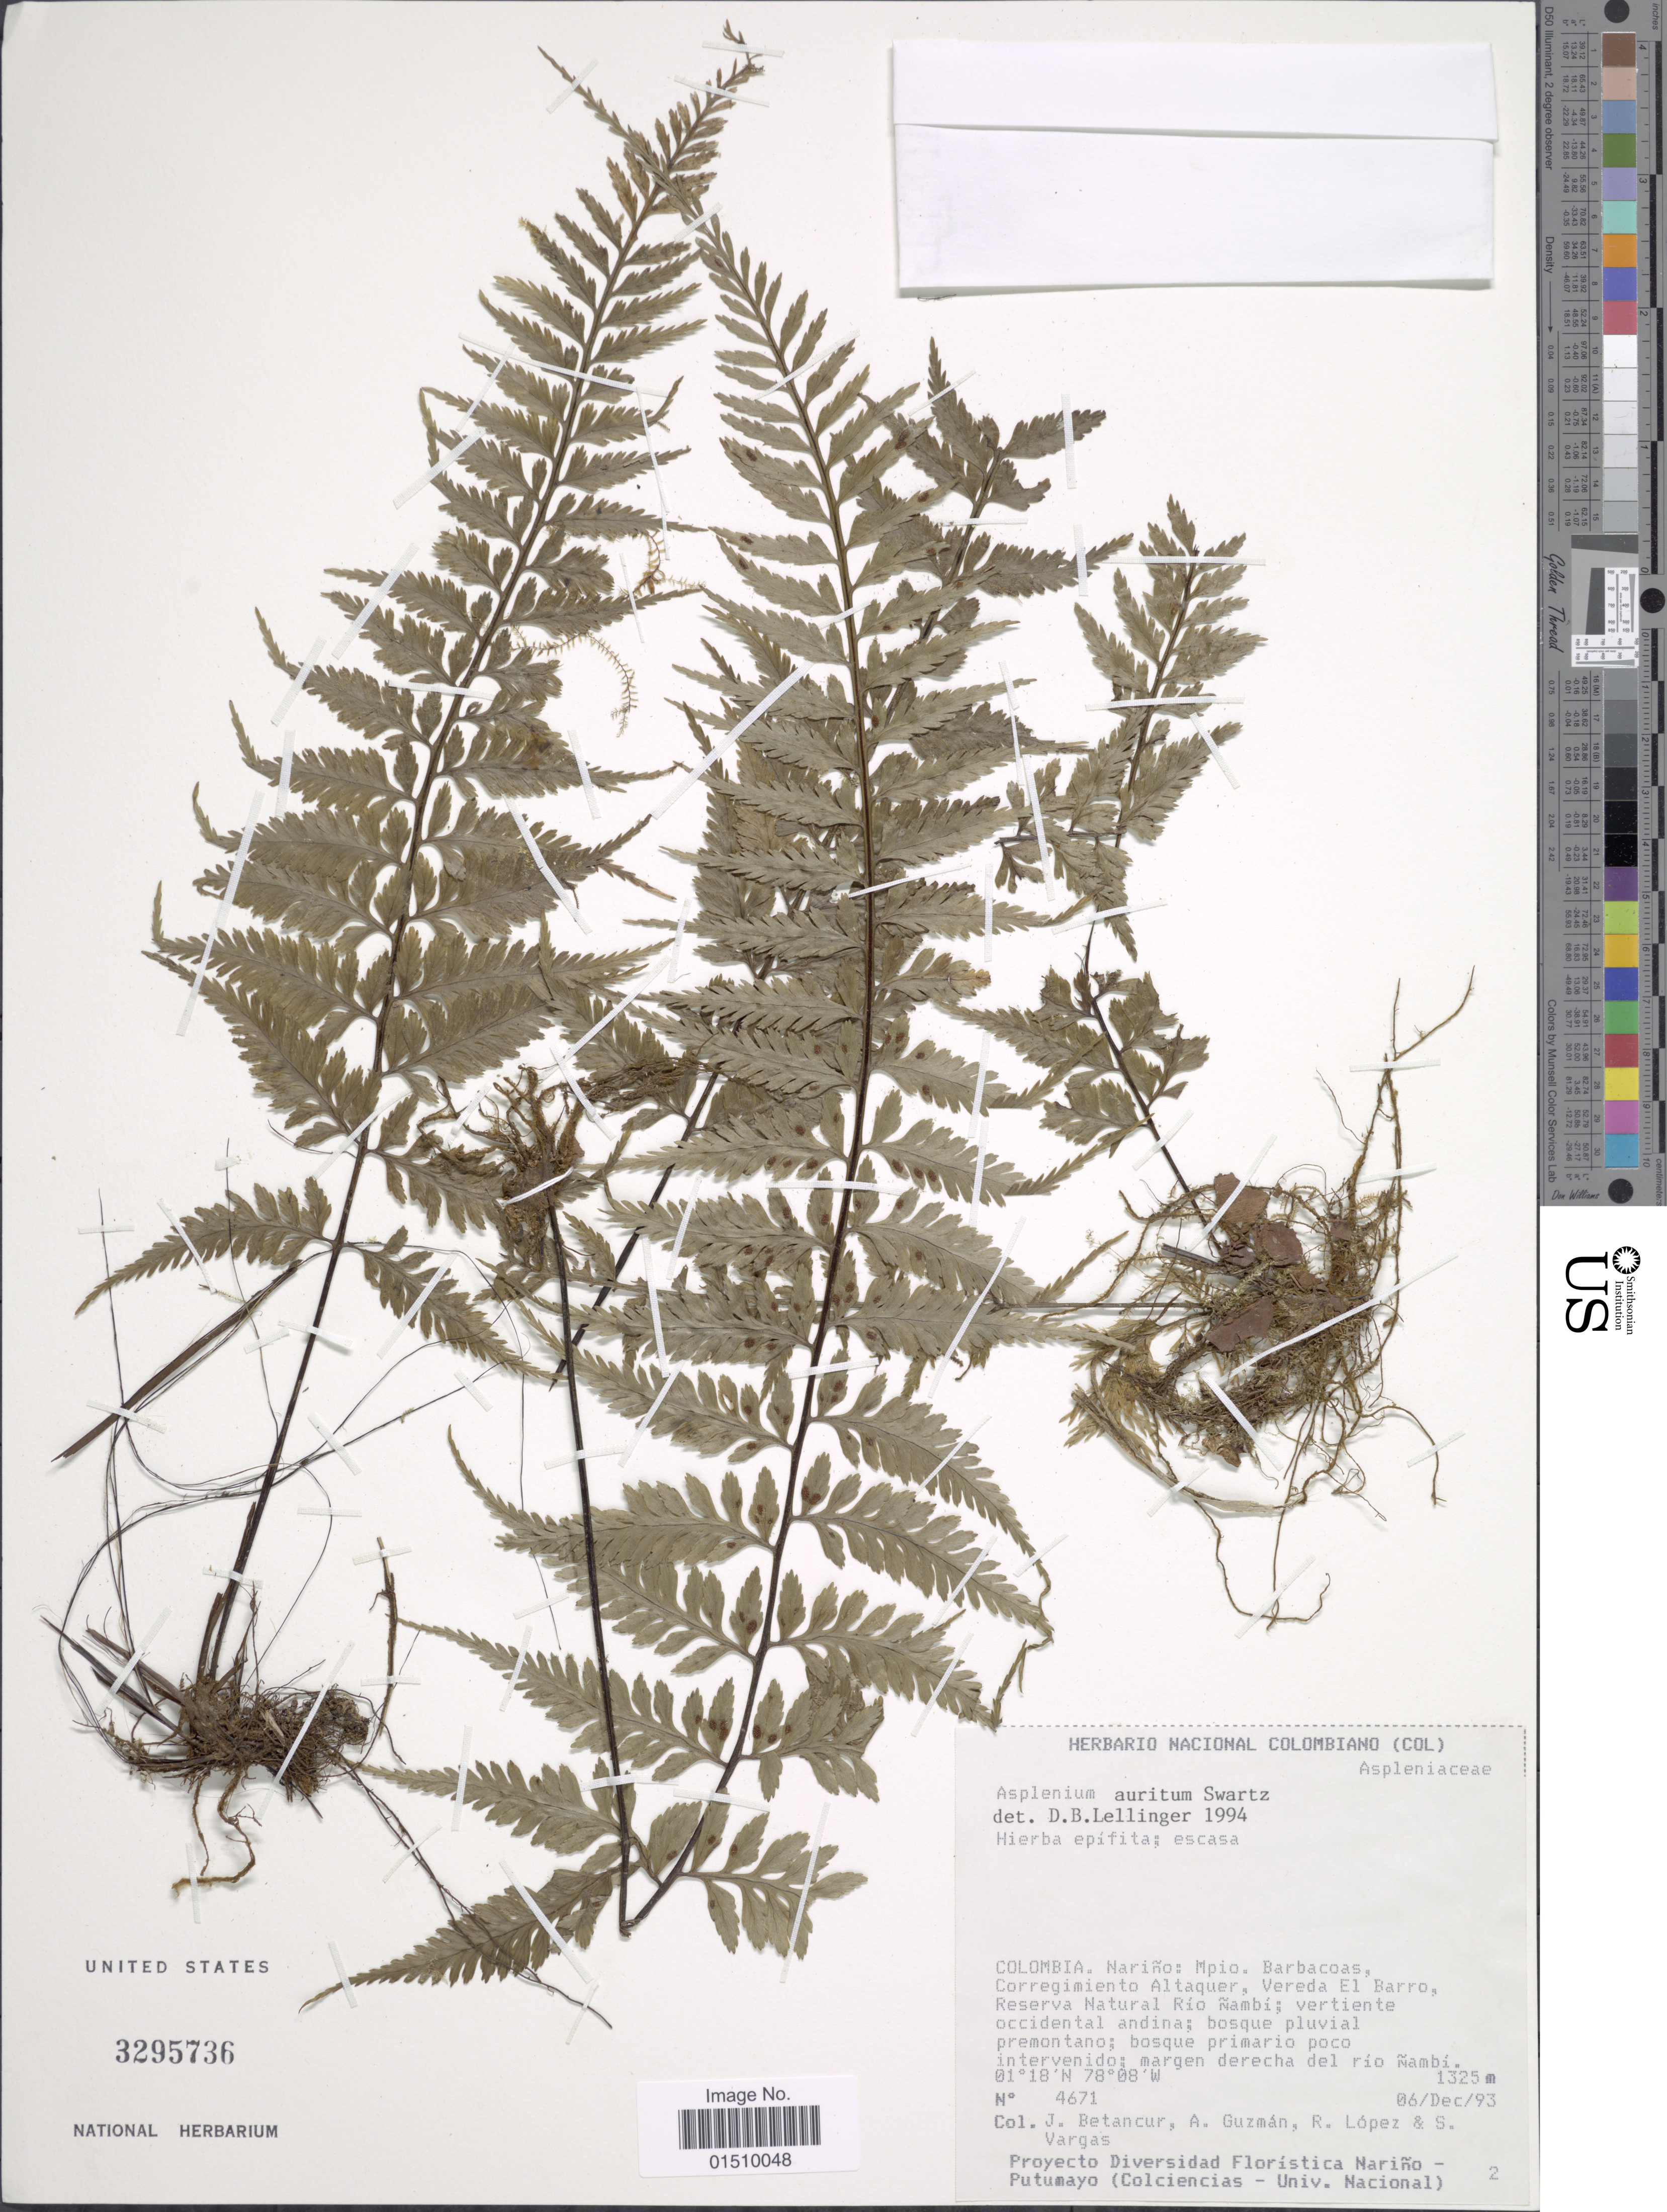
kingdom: Plantae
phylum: Tracheophyta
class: Polypodiopsida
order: Polypodiales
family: Aspleniaceae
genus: Asplenium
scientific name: Asplenium auritum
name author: Sw.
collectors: J. Betancur, A. Guzman, López, R. M. & S. Vargas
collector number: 4671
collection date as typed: Transcribed d/m/y: 6/12/93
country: Colombia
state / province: Nariño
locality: Colombia, Narino: Mpio. Barbacoas, Corregimiento Altaquer, Verda El Barro, Reserva Natural Rio Nambi, vertiente occidental andina. Margen derecha del rio Nambi.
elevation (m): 1325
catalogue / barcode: US 3295736